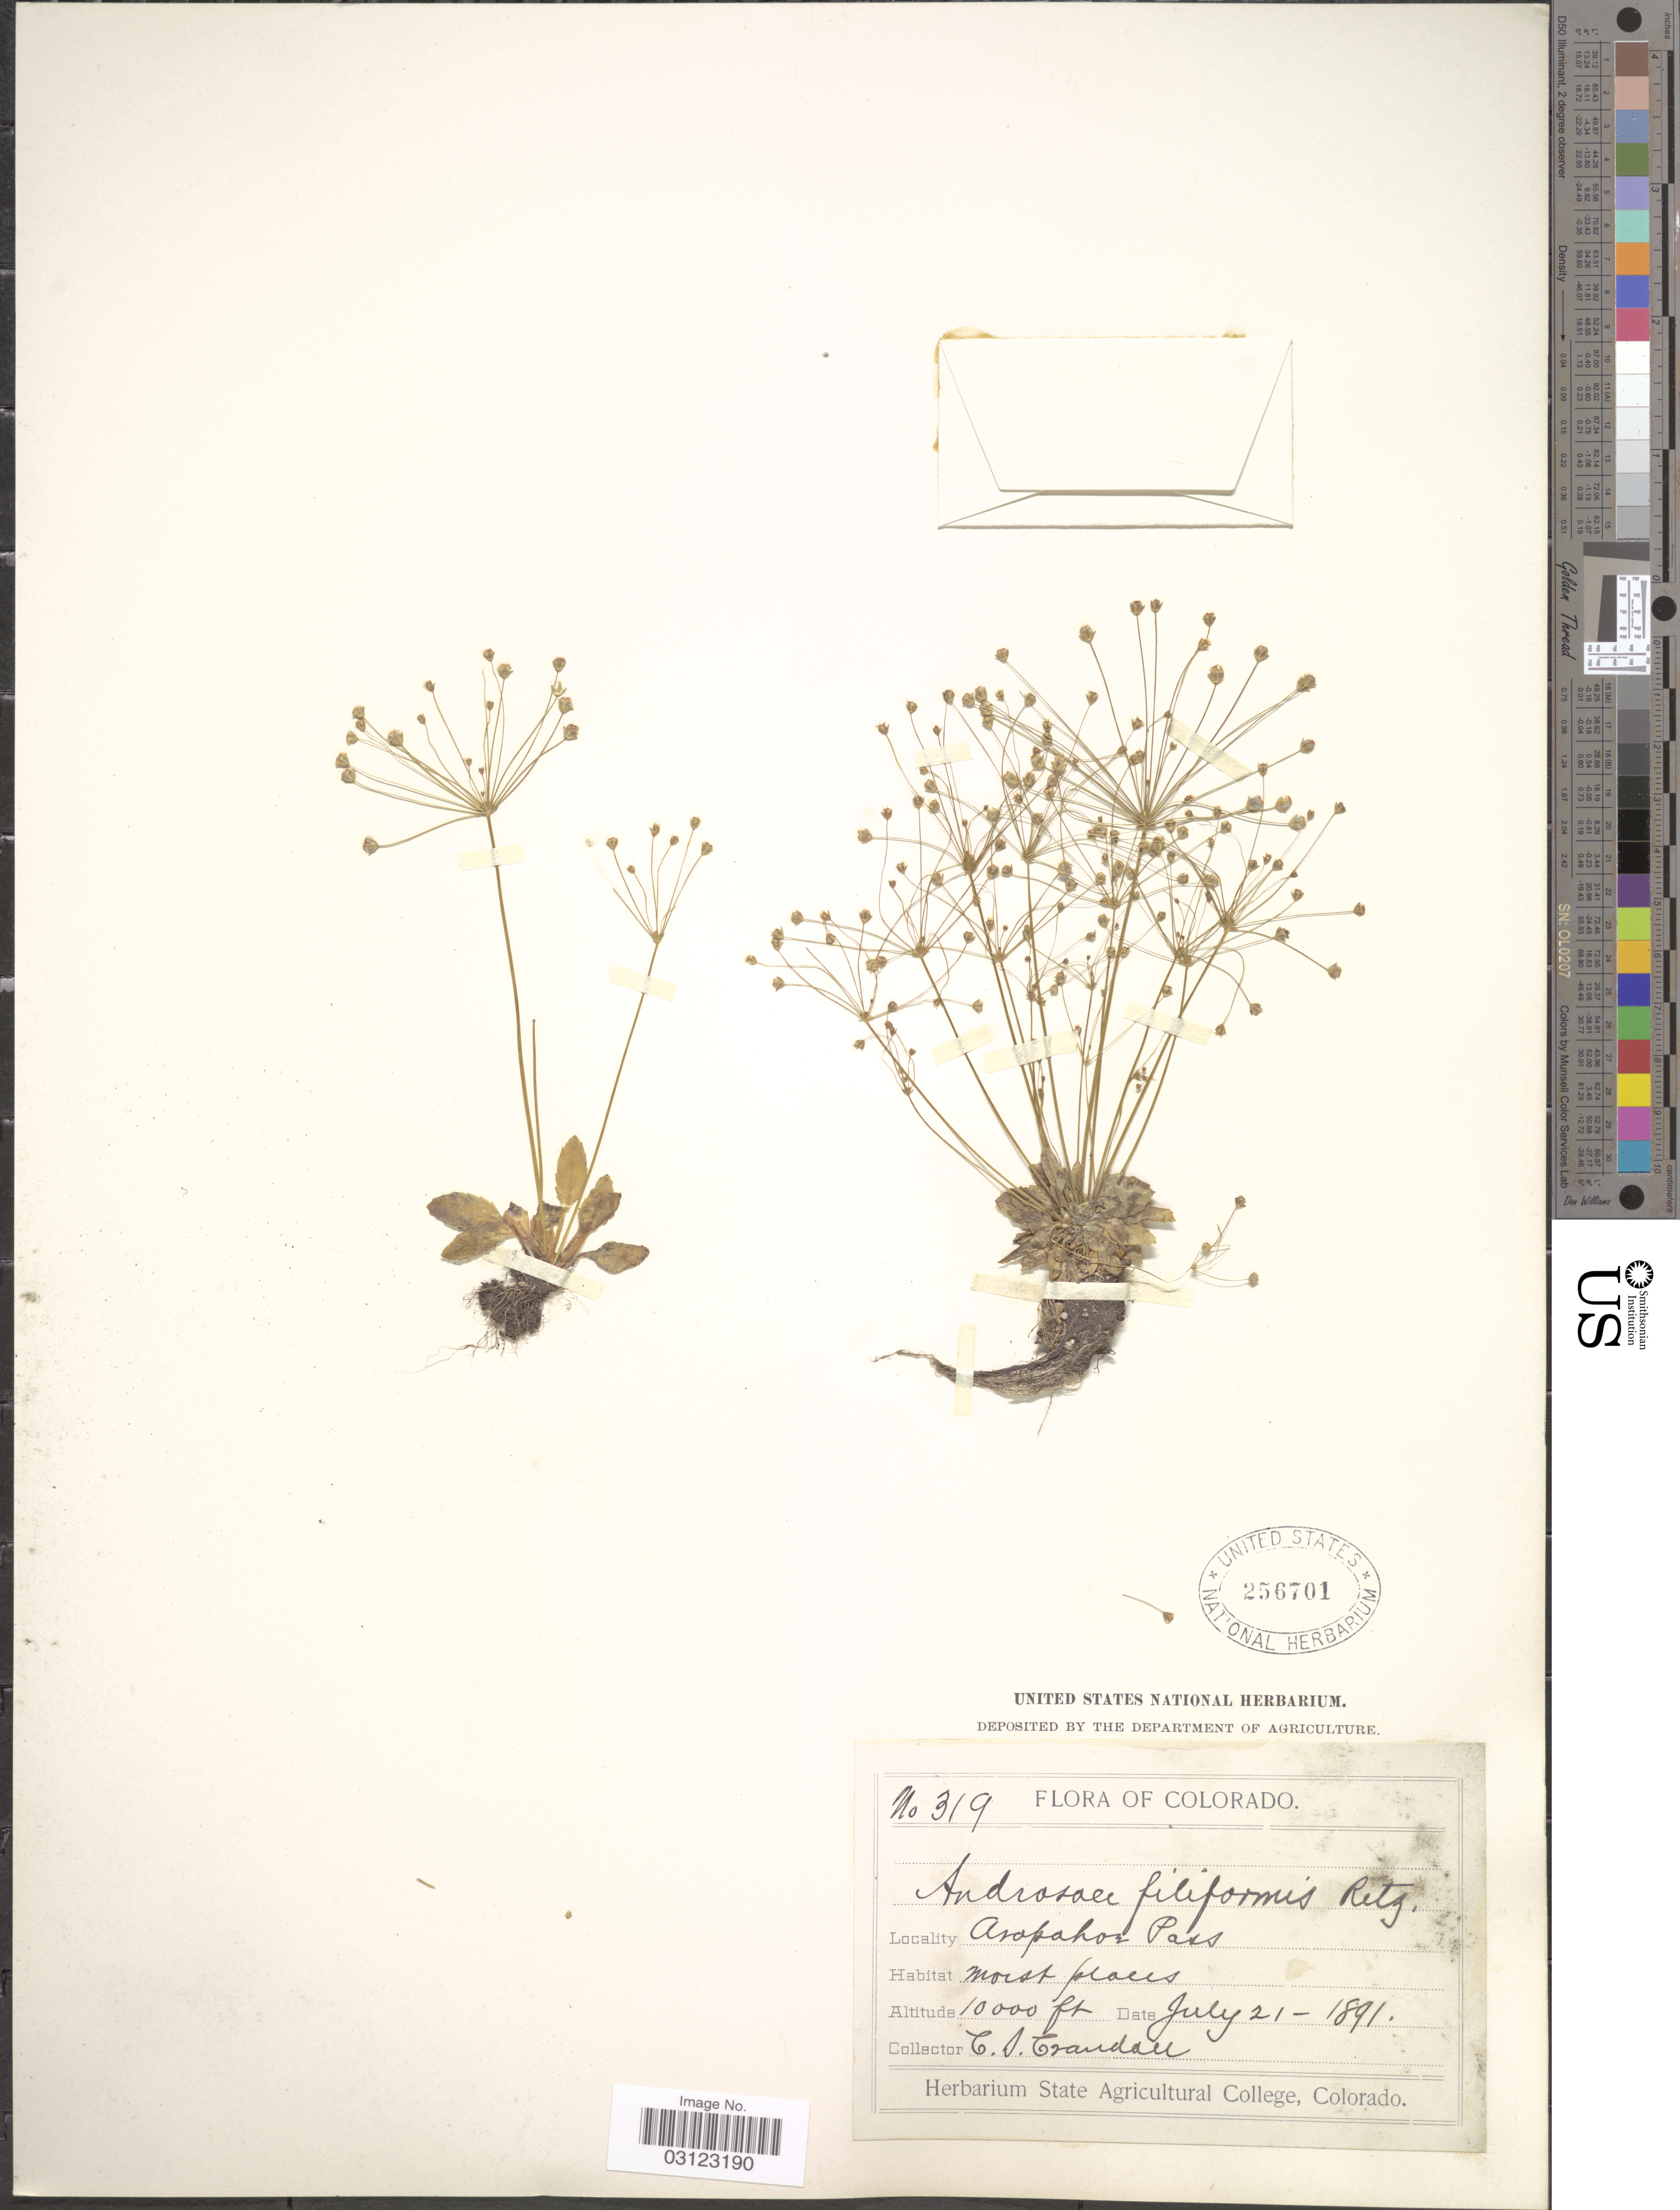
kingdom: Plantae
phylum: Tracheophyta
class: Magnoliopsida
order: Ericales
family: Primulaceae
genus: Androsace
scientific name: Androsace filiformis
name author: Retz.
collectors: C. Crandall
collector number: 319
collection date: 1891-07-21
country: United States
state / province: Colorado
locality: Arapahoe Pass.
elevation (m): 3048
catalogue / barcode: US 256701